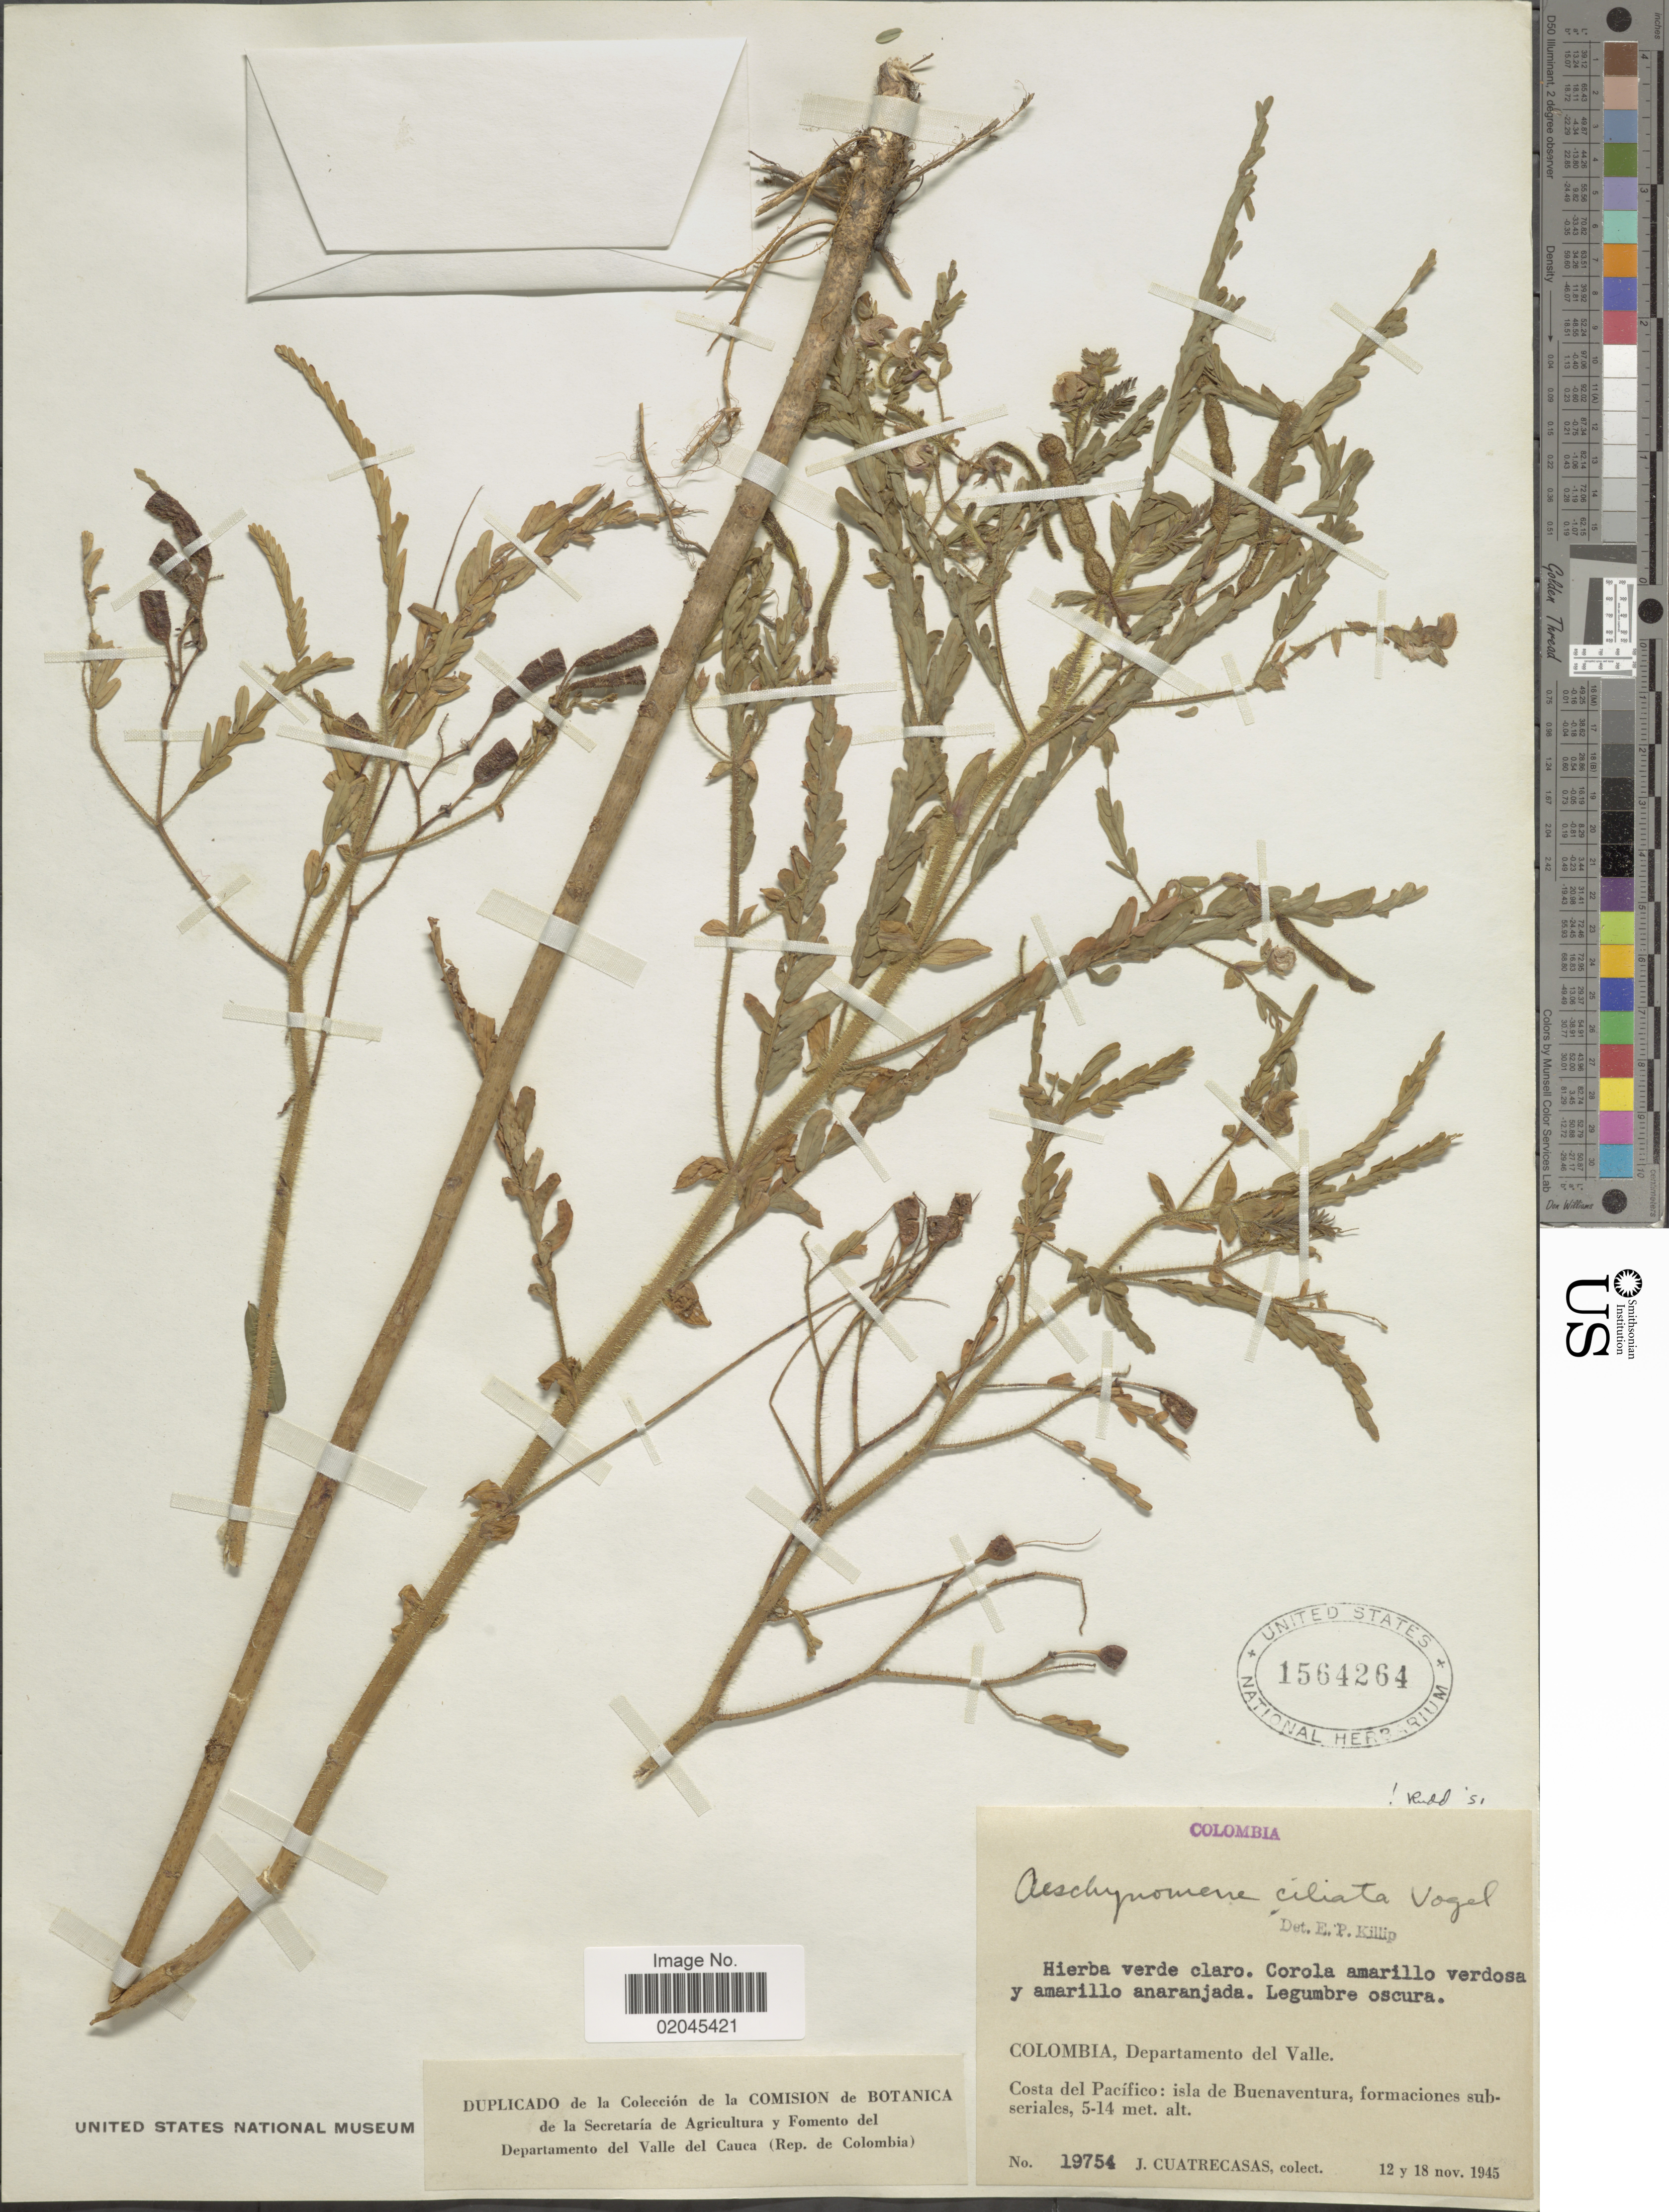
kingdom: Plantae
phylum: Tracheophyta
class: Magnoliopsida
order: Fabales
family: Fabaceae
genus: Aeschynomene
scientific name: Aeschynomene ciliata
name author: Vogel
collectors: J. Cuatrecasas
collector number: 19754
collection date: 1945-11-12/1945-11-18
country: Colombia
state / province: Valle del Cauca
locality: Colombia, Departamento del Valle, Costa del Pacifico: isla de Buenaventura, formaciones subriales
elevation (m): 5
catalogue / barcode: US 1564264